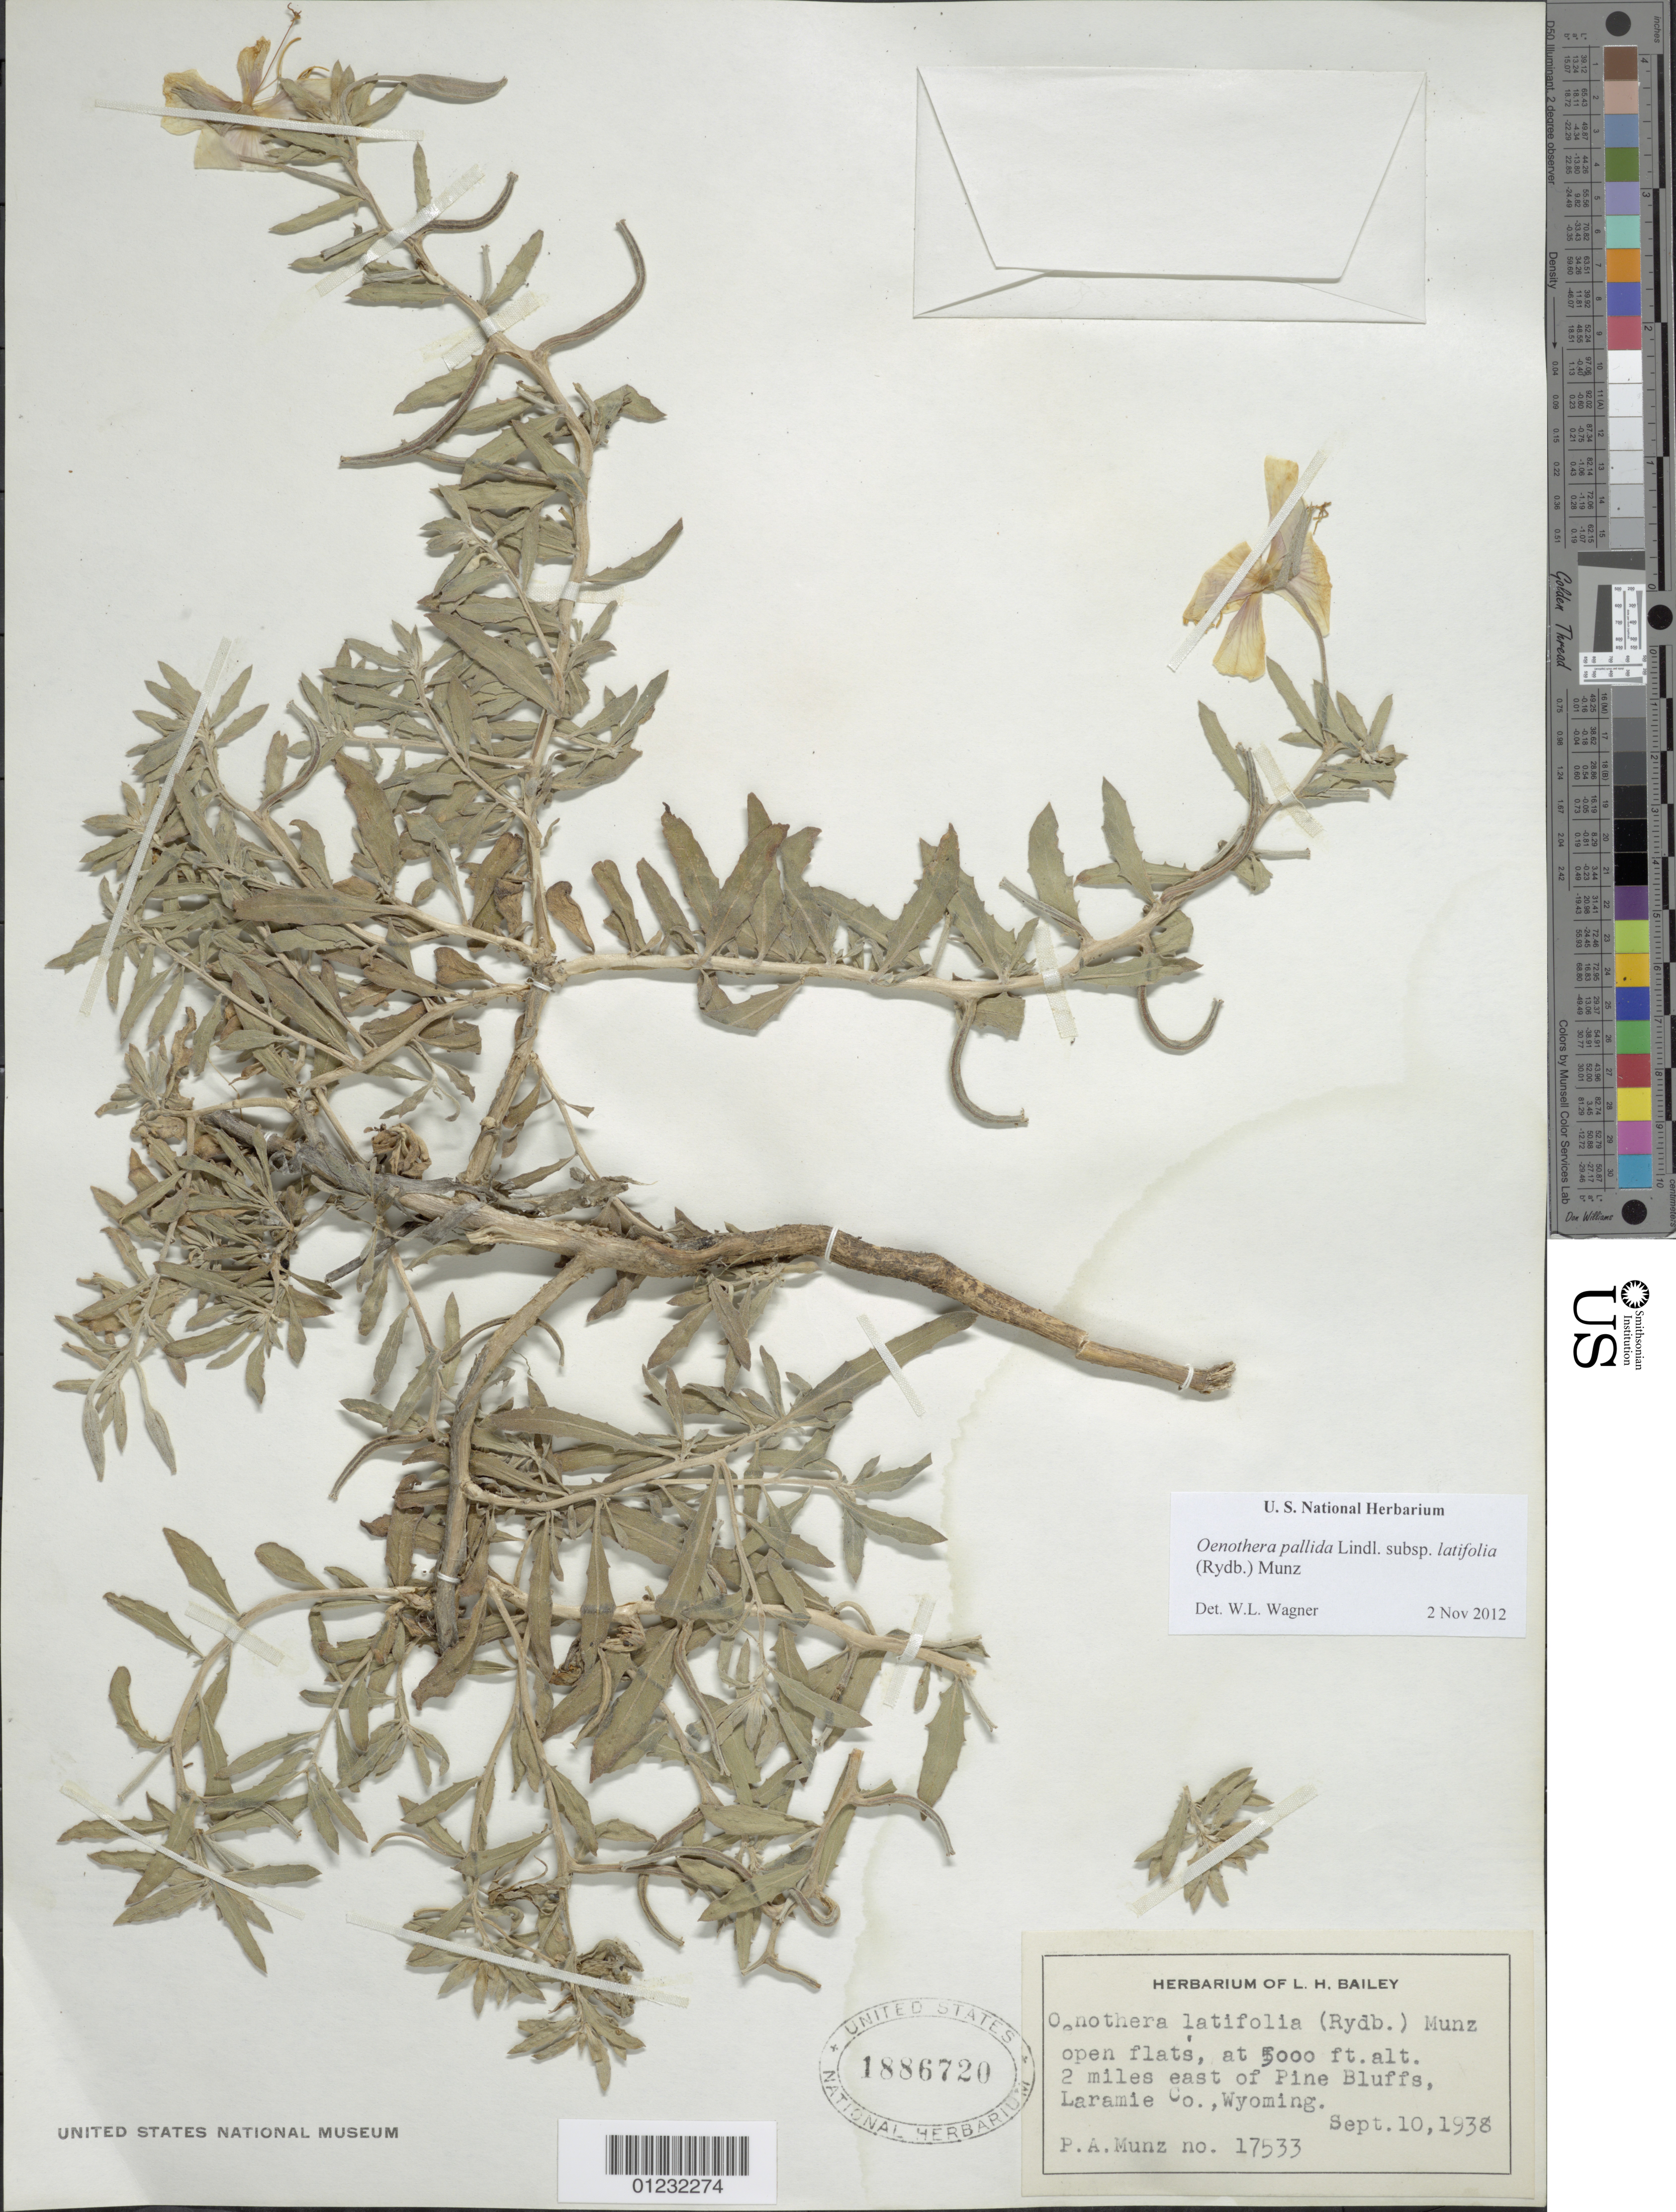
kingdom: Plantae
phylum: Tracheophyta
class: Magnoliopsida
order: Myrtales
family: Onagraceae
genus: Oenothera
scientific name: Oenothera pallida subsp. latifolia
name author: (Rydb.) Munz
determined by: Wagner, W. L., (BOT), Smithsonian Institution - National Museum of Natural History (UNITED STATES)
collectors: P. A. Munz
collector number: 17533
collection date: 1938-09-10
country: United States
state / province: Wyoming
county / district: Laramie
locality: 2 miles east of Pine Bluffs.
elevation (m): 1524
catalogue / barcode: US 1886720